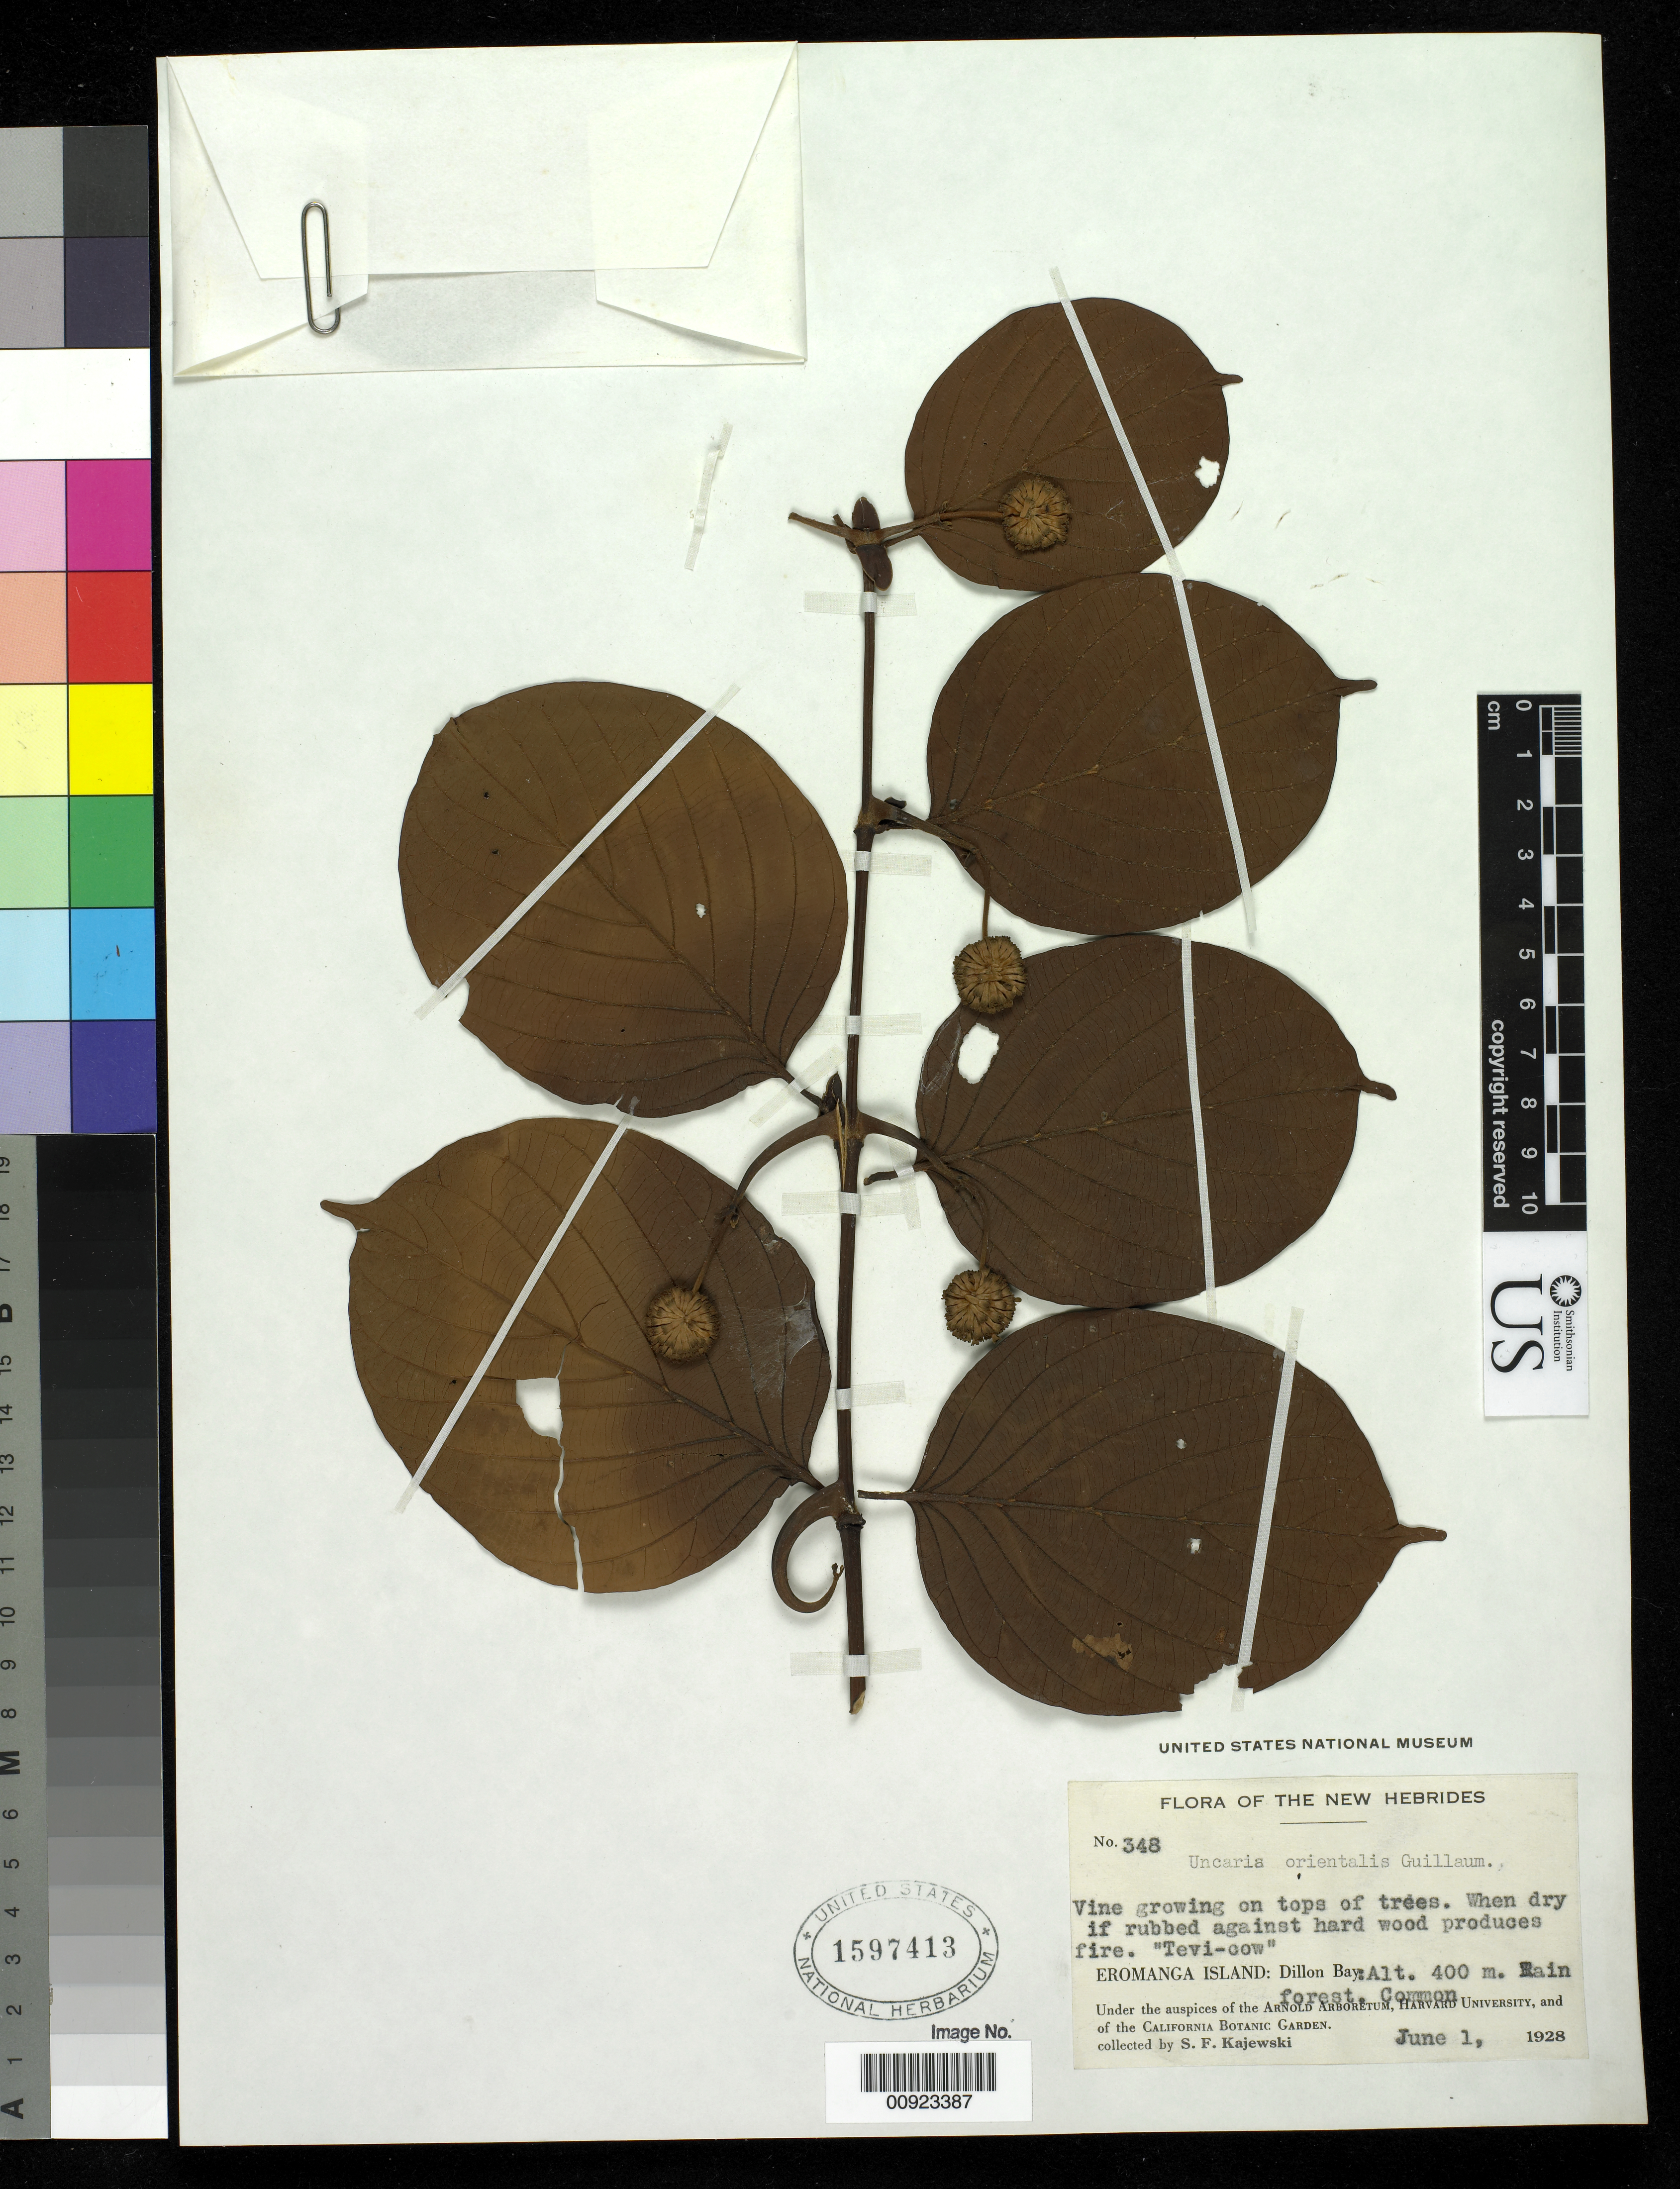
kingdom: Plantae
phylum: Tracheophyta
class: Magnoliopsida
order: Gentianales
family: Rubiaceae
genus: Uncaria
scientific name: Uncaria orientalis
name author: Guillaumin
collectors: S. Kajewski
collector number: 348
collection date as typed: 01 Jun 1928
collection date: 1928-06-01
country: Vanuatu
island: Erromango [Eromanga]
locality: Dillon Bay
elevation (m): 400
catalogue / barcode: US 1597413